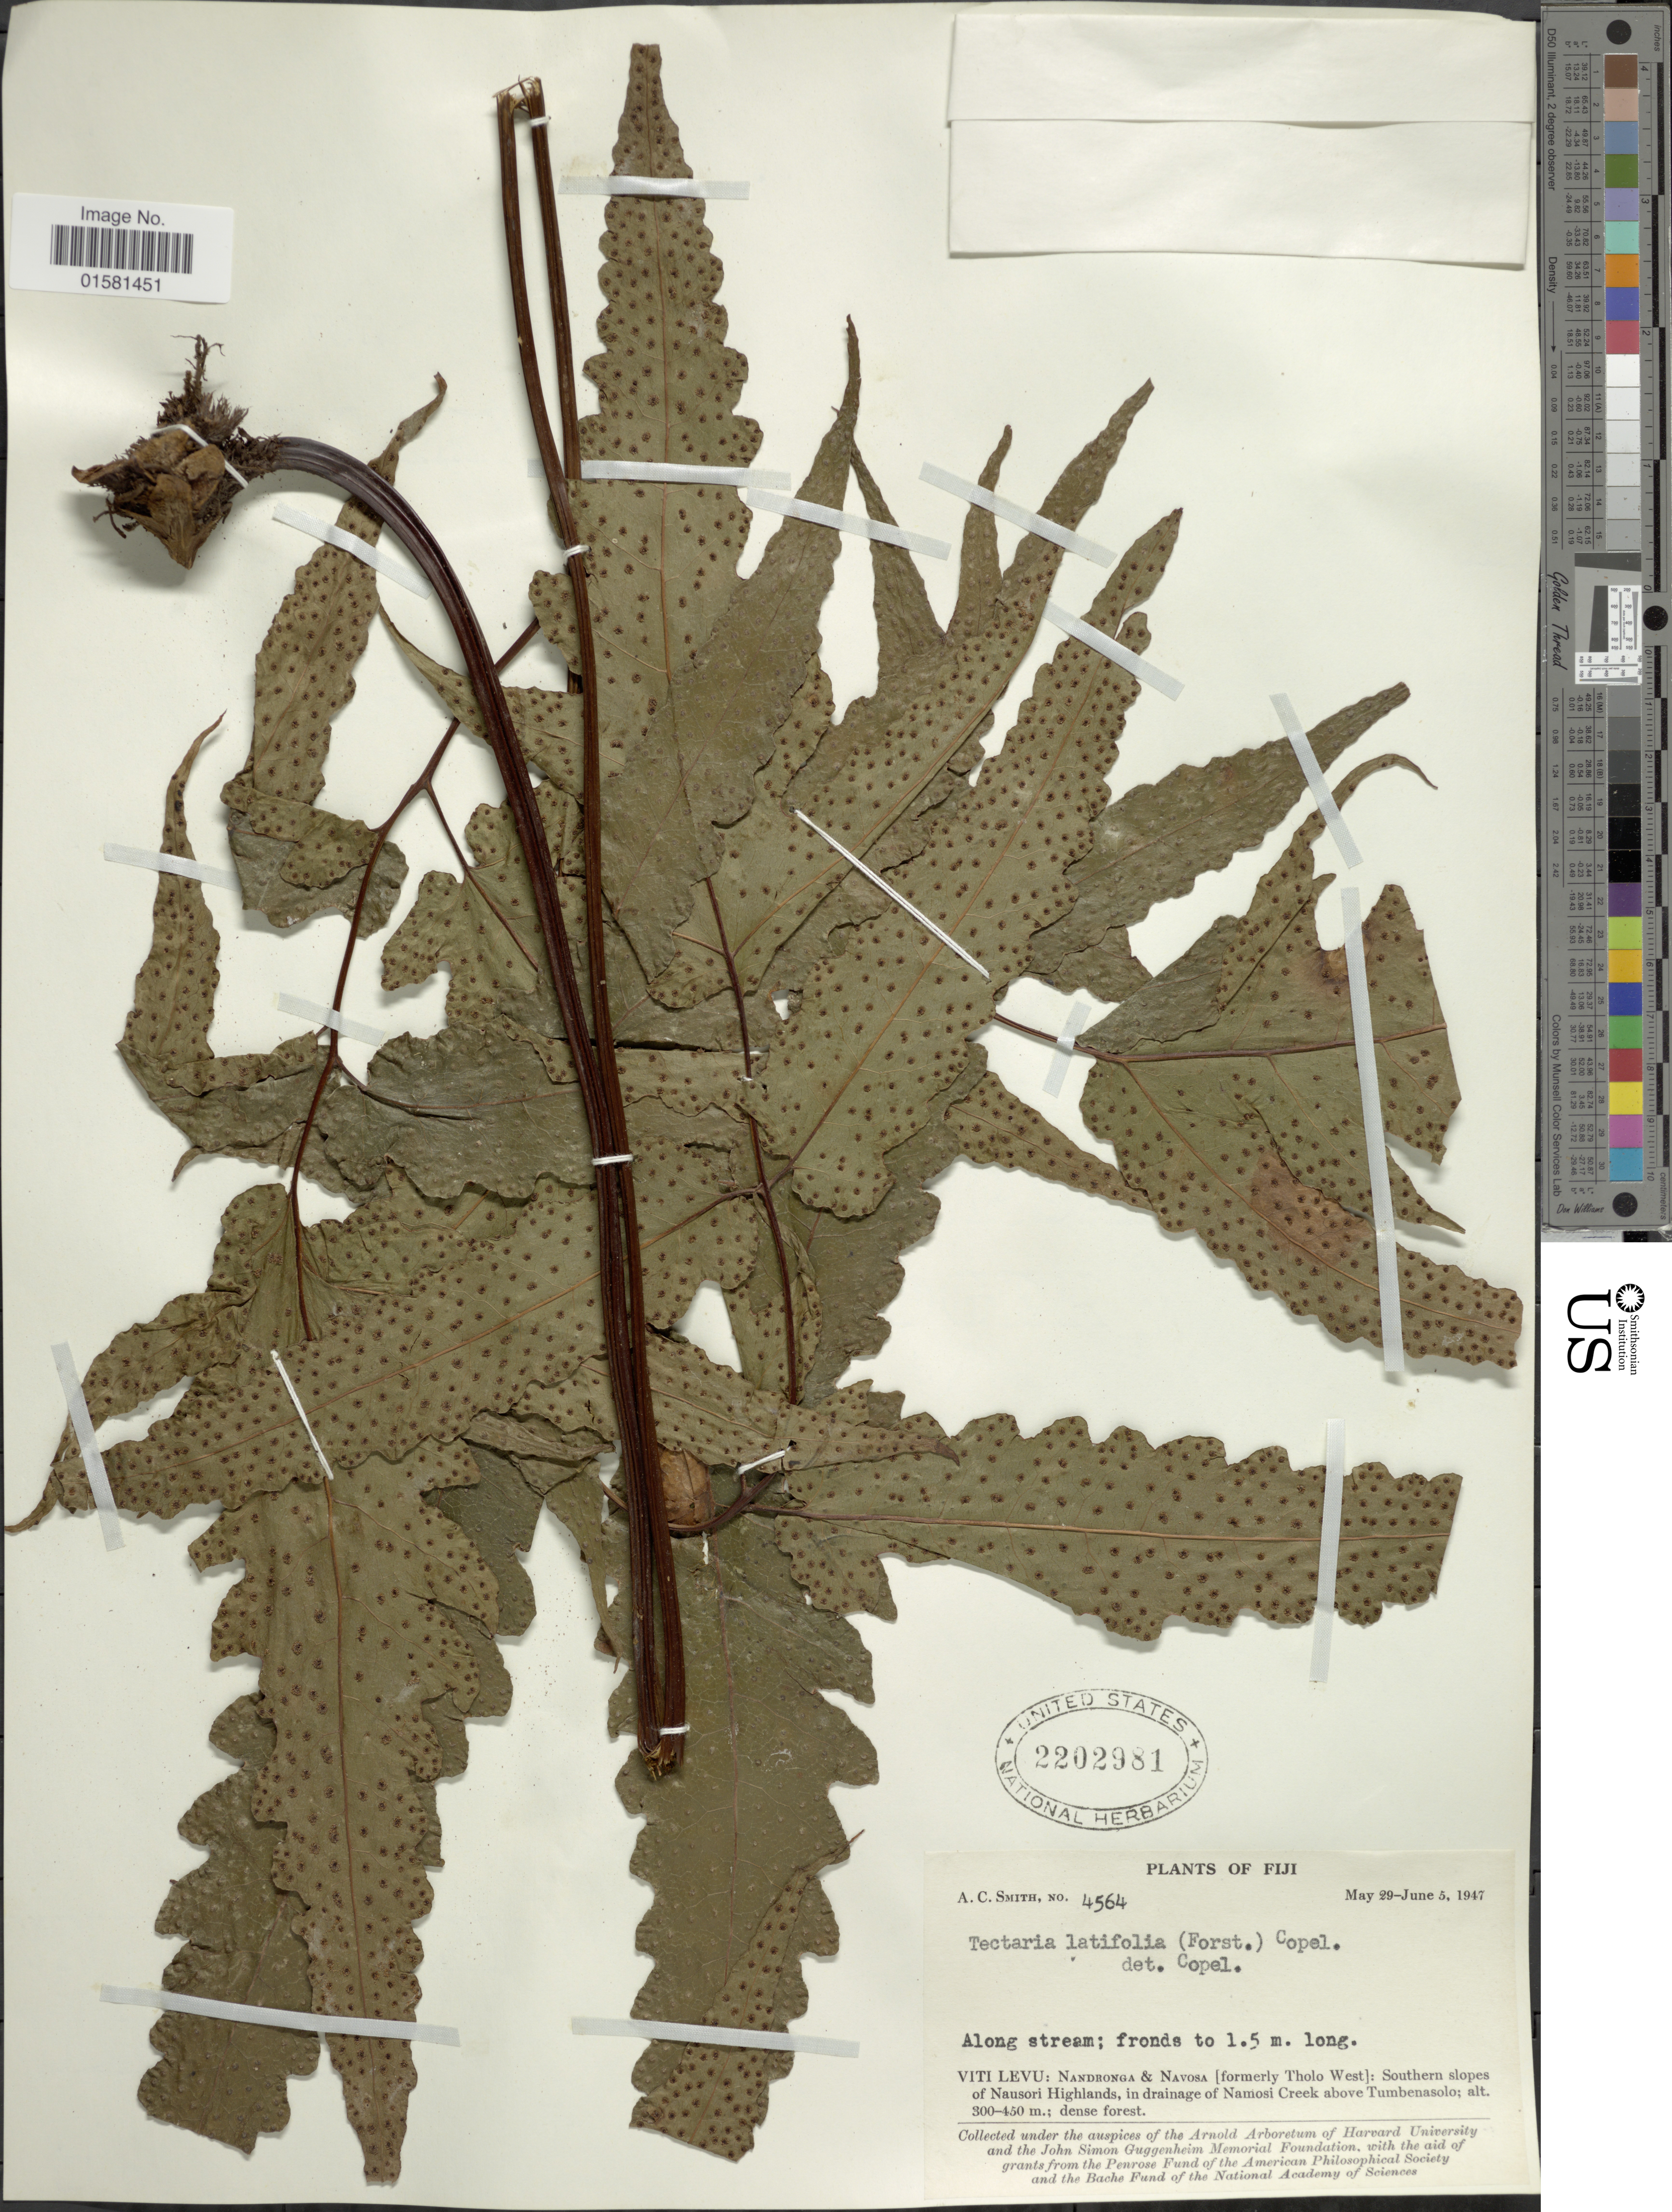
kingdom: Plantae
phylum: Tracheophyta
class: Polypodiopsida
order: Polypodiales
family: Tectariaceae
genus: Tectaria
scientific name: Tectaria latifolia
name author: (G. Forst.) Copel.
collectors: A. C. Smith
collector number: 4564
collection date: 1947-05-29/1947-06-05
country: Fiji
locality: Fiji, Viti Levu: Nandronga & Navosa (formerly Tholo West): Southern slopes of Nausori Highlands, in drainage of Namosi Creek above Tumbenasolo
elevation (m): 300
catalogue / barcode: US 2202981